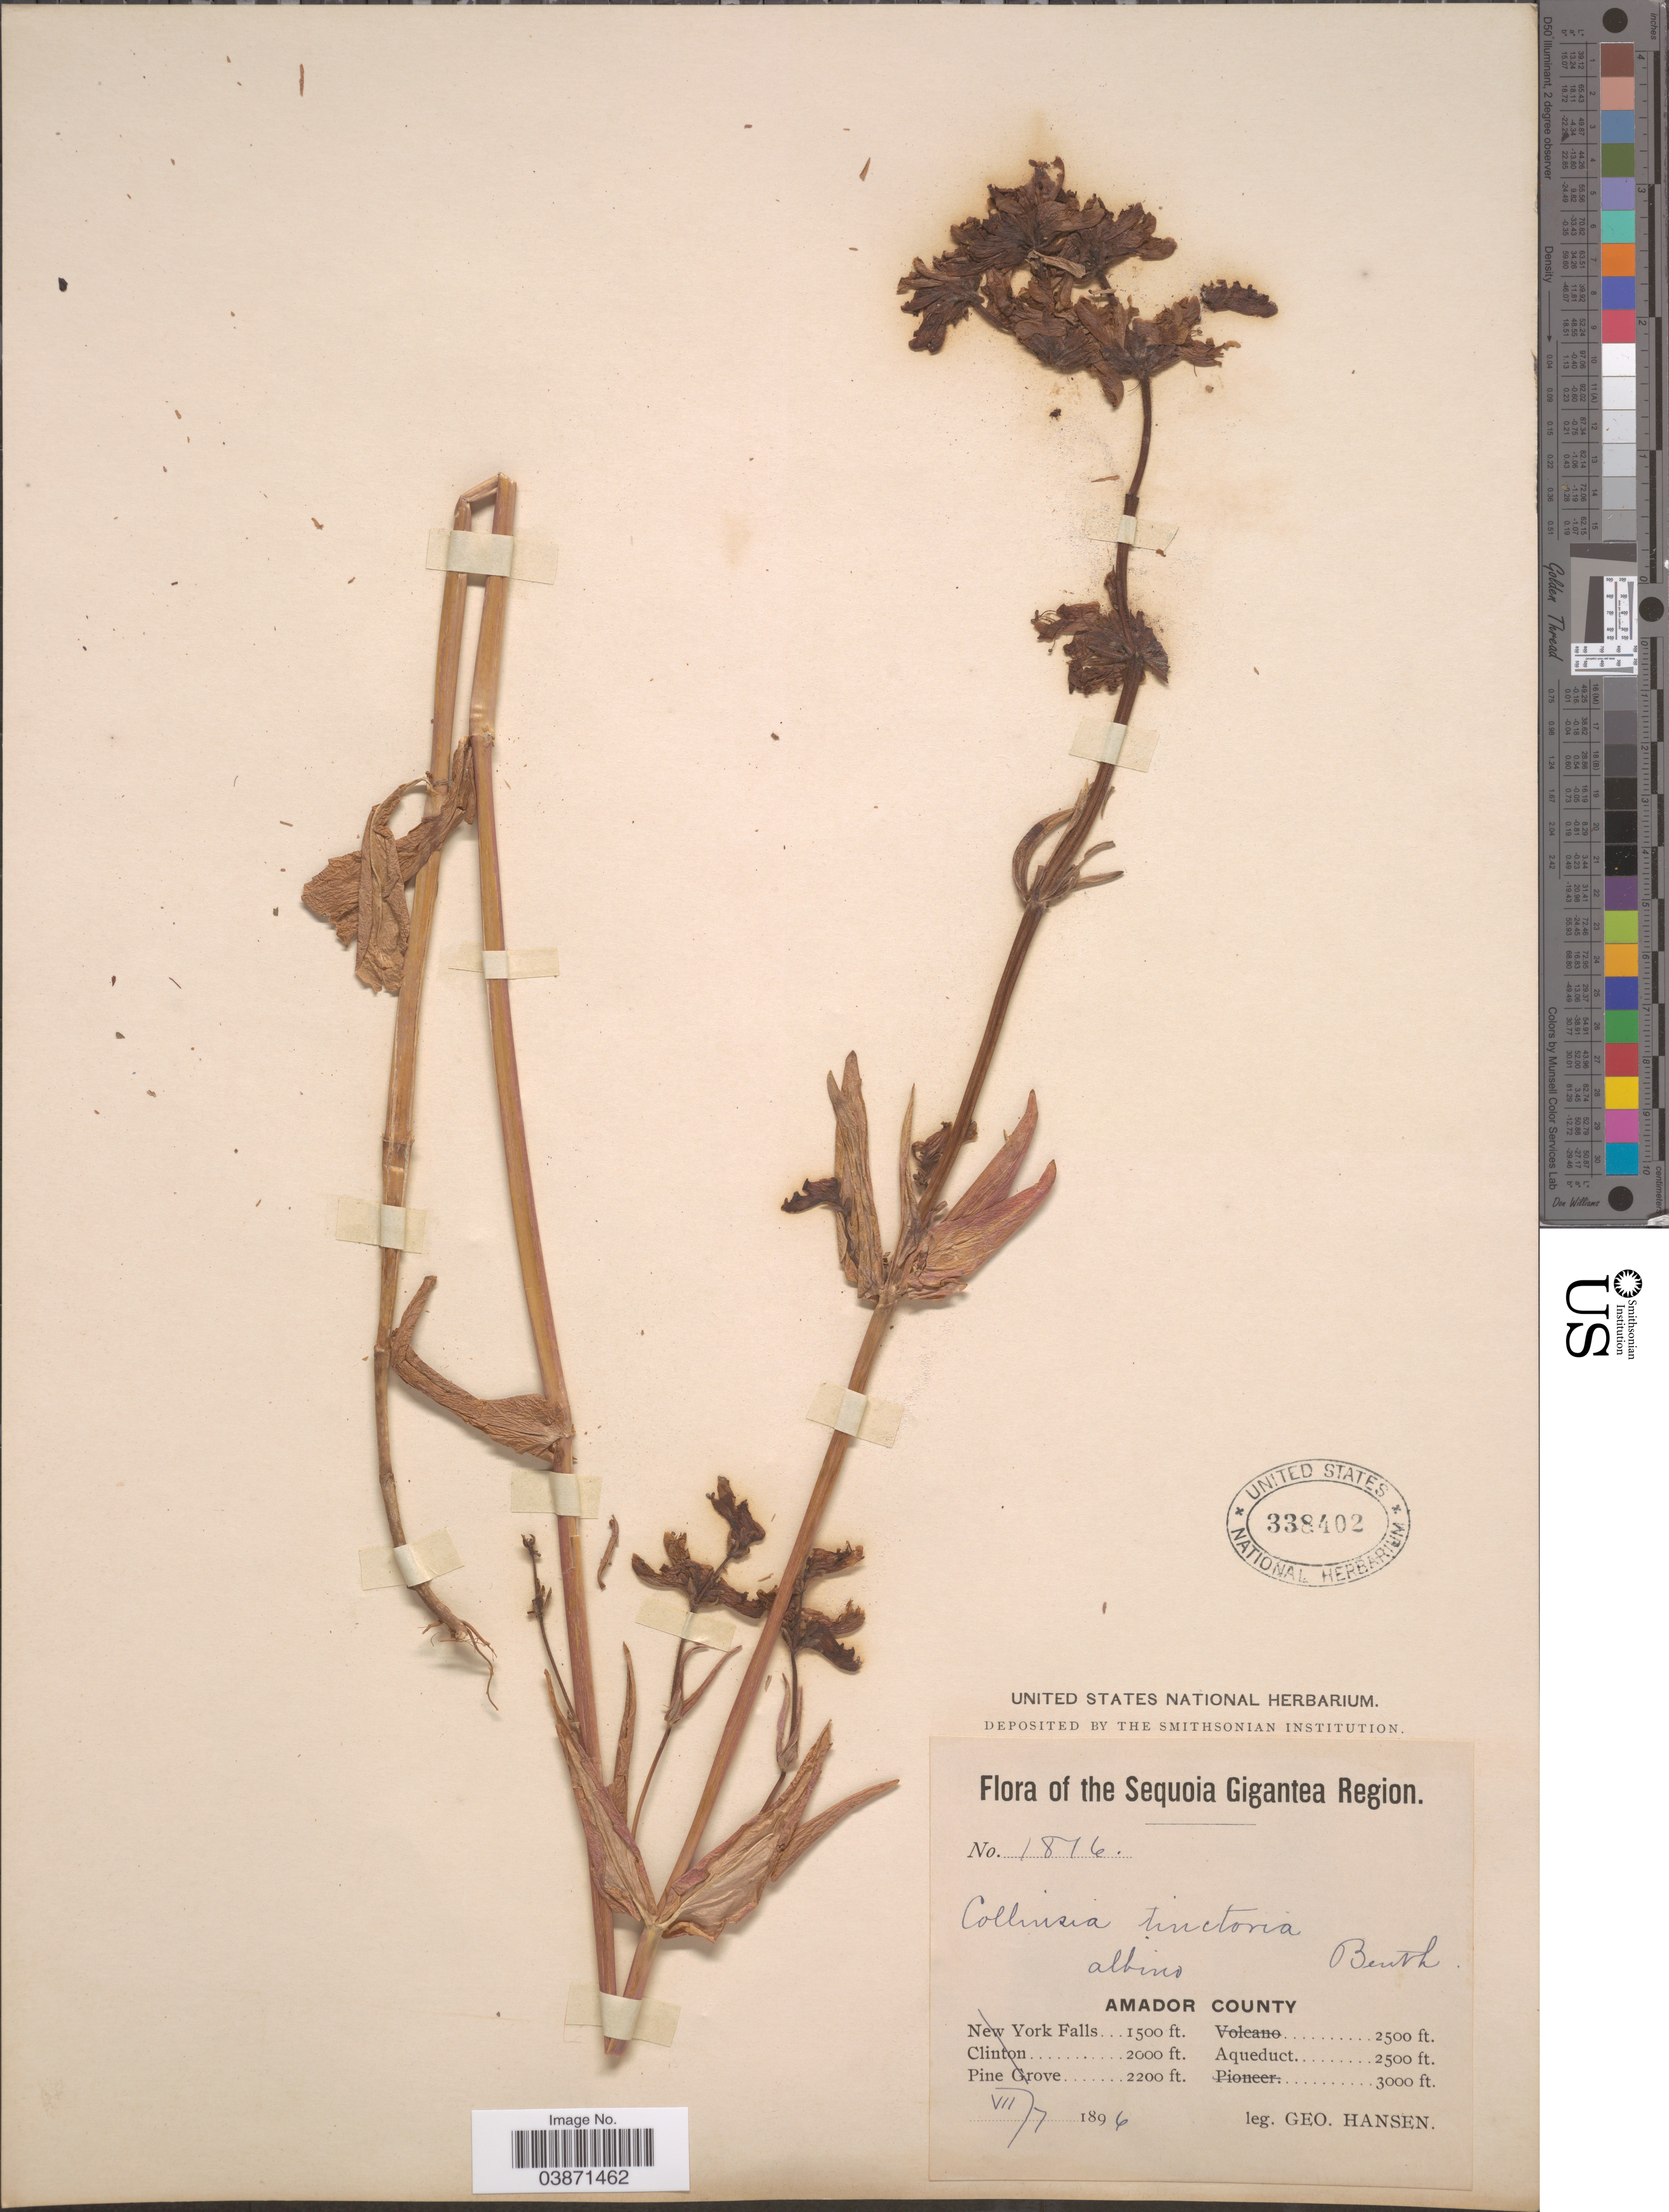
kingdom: Plantae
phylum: Tracheophyta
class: Magnoliopsida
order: Lamiales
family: Plantaginaceae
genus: Collinsia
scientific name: Collinsia tinctoria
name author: Hartw. ex Benth.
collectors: G. Hansen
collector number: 1816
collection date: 1896-07-07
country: United States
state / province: California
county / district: Amador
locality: The Sequoia Gigantea Region. Amador County. Aqueduct.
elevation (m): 762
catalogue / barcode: US 338402